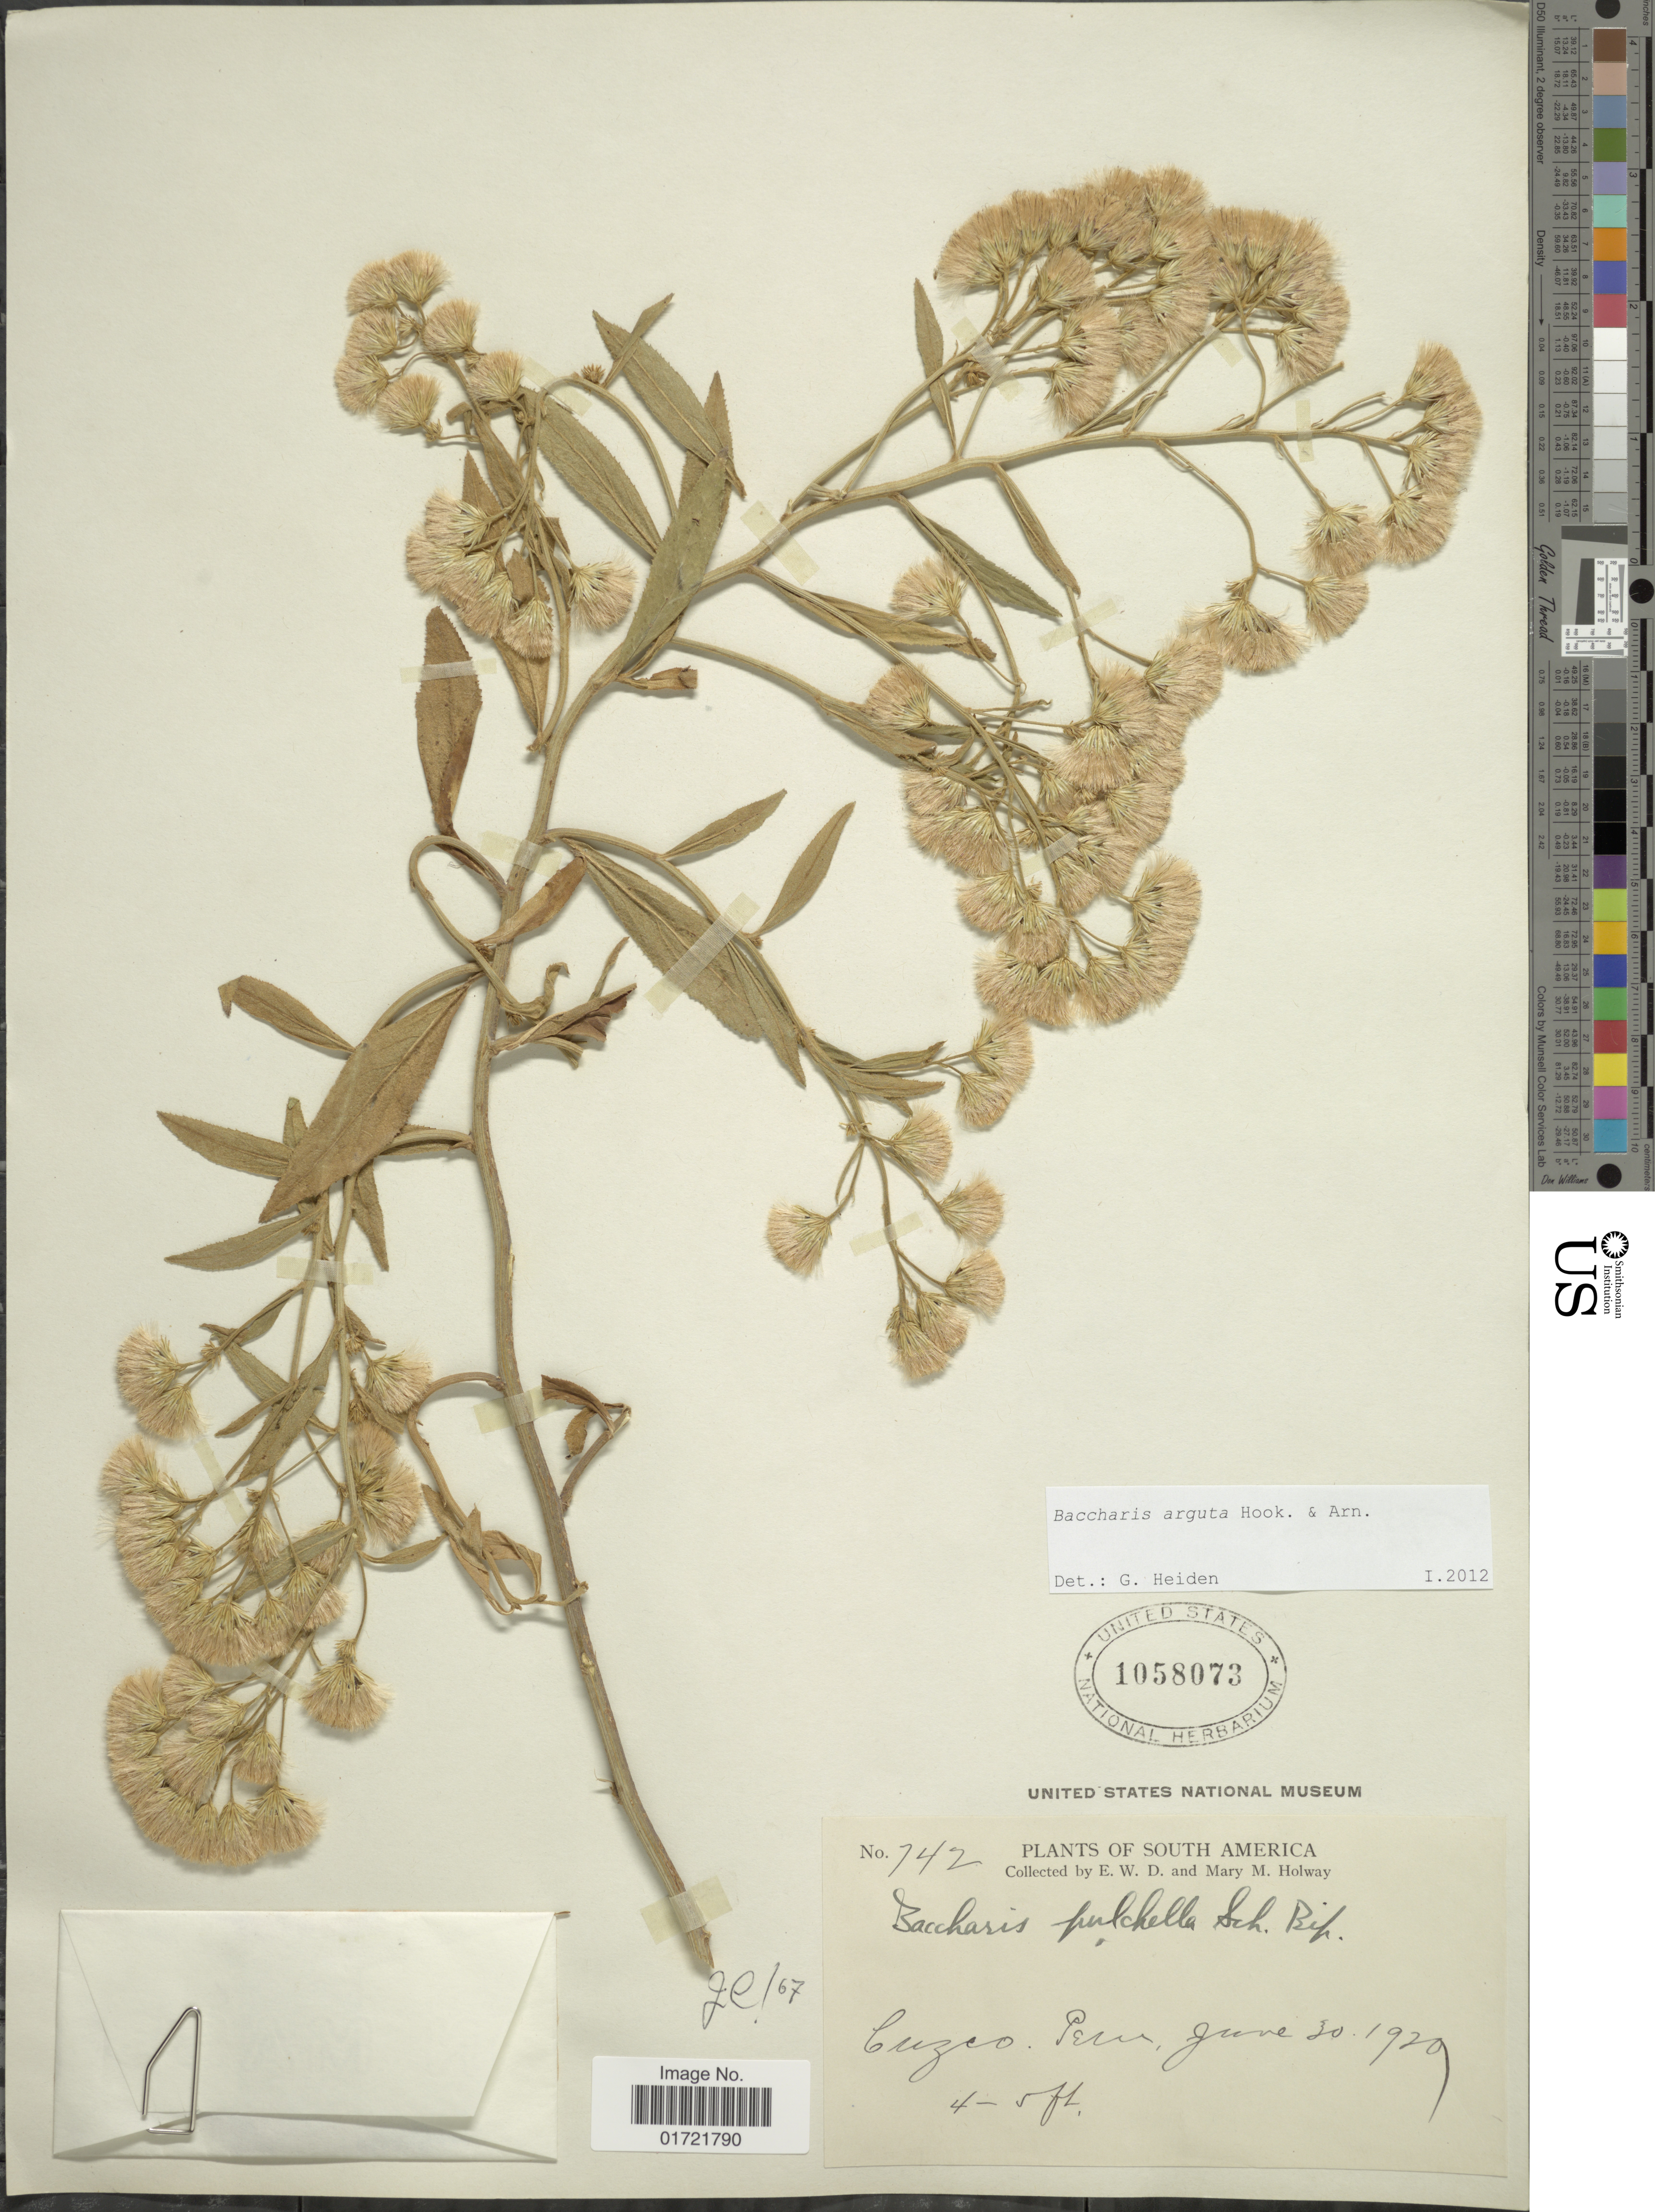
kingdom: Plantae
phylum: Tracheophyta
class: Magnoliopsida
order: Asterales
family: Asteraceae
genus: Baccharis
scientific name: Baccharis arguta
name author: Gillies ex Hook. & Arn.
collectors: E. W. D. Holway & M. M. Holway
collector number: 742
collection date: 1929-06-30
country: Peru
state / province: Cusco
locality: Cusco, Peru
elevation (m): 1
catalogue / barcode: US 1058073